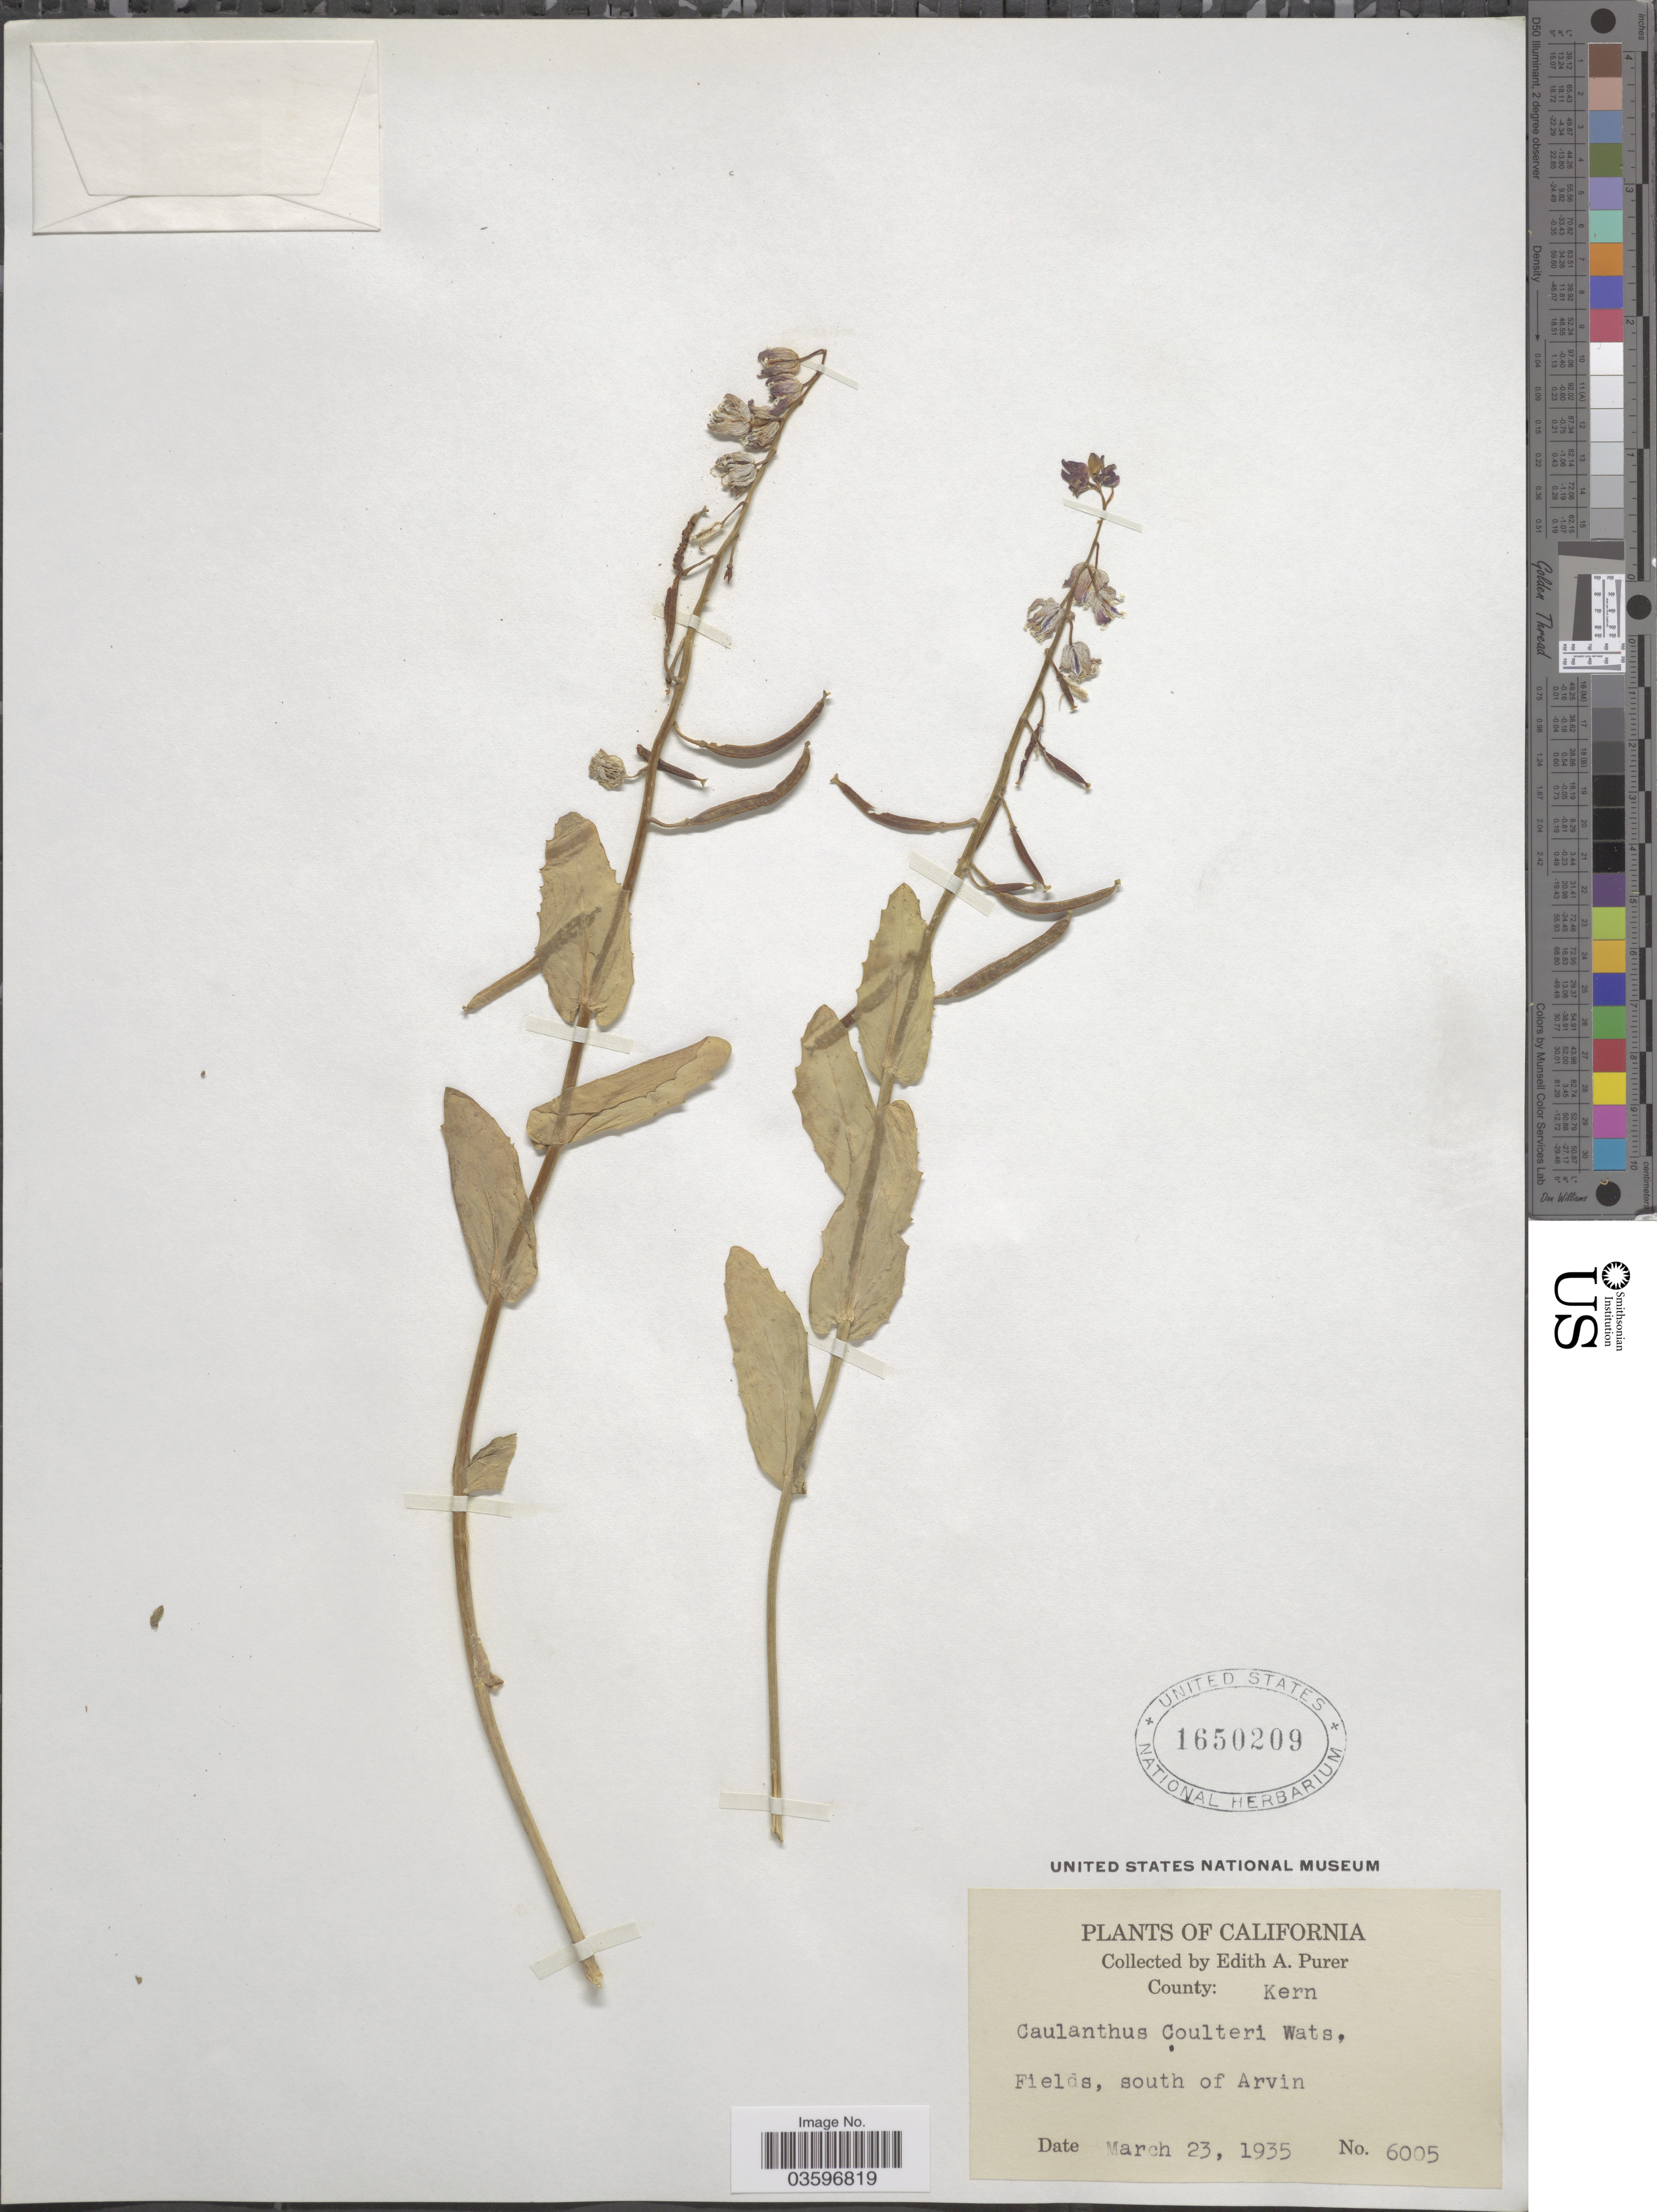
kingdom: Plantae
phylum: Tracheophyta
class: Magnoliopsida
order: Brassicales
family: Brassicaceae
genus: Caulanthus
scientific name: Caulanthus coulteri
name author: S. Watson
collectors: E. Purer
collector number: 6005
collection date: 1935-03-23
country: United States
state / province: California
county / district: Kern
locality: County: Kern. Fields, south of Arvin.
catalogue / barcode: US 1650209